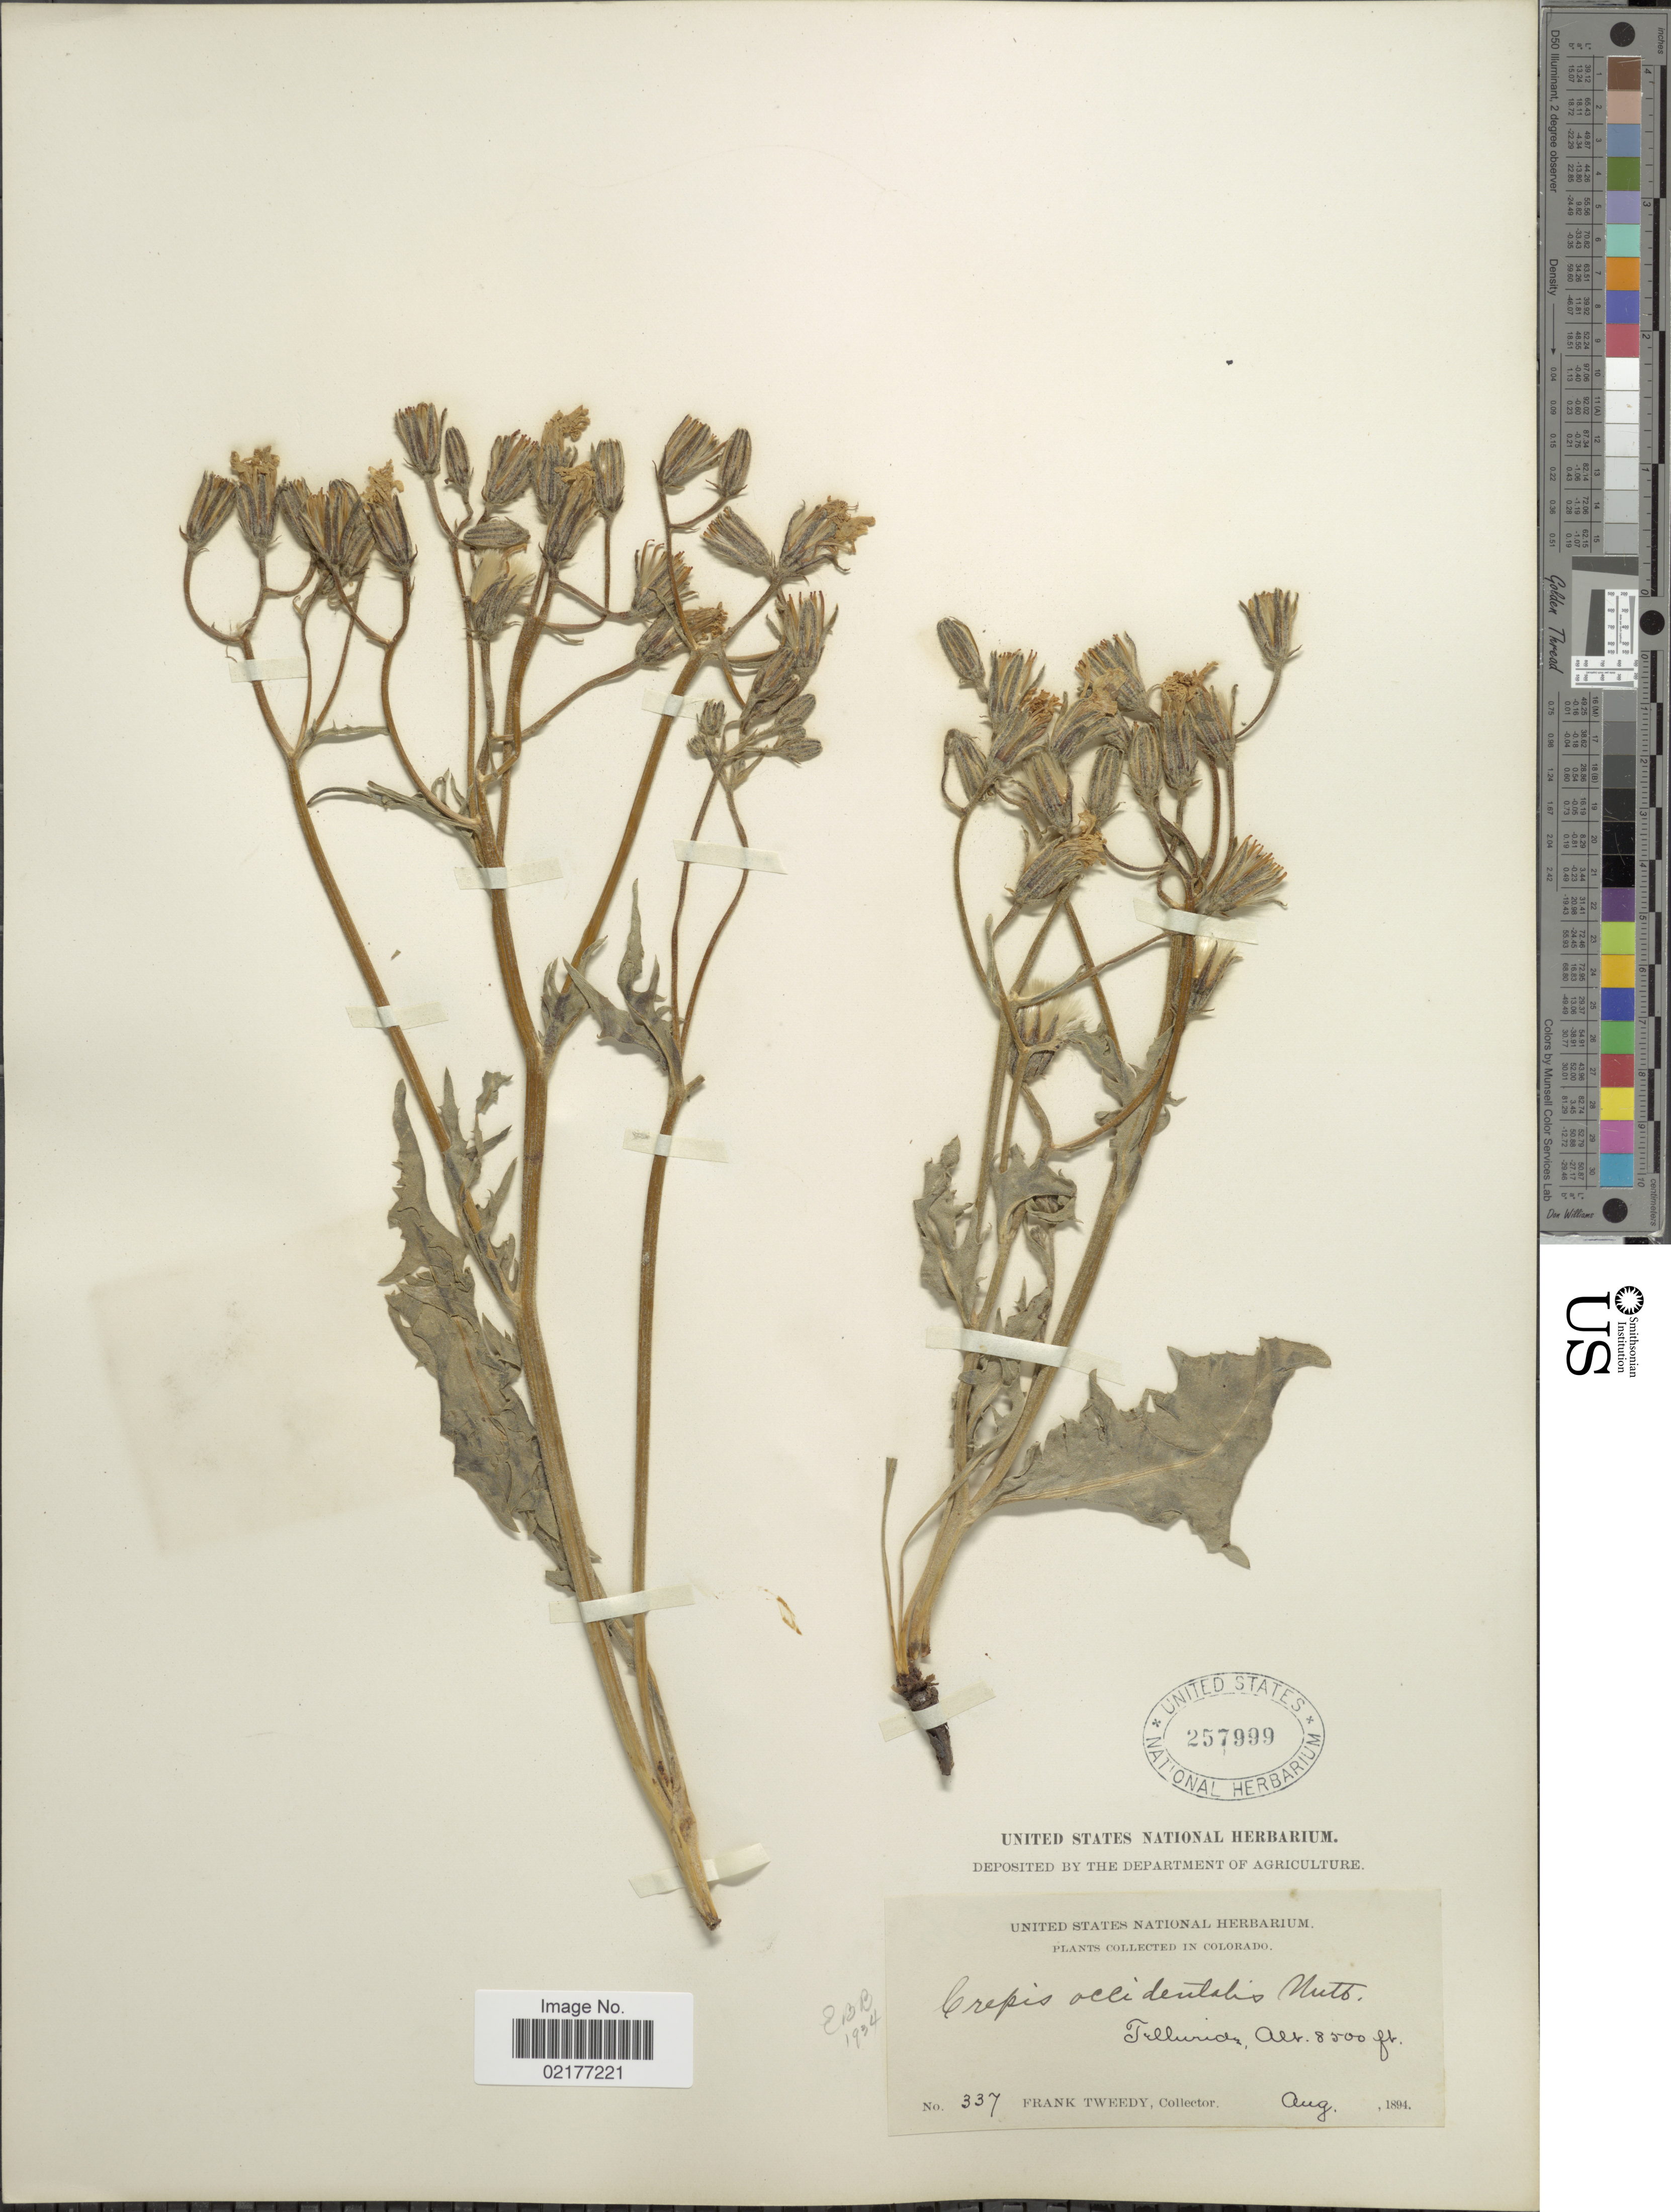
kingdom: Plantae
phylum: Tracheophyta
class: Magnoliopsida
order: Asterales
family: Asteraceae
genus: Crepis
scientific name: Crepis occidentalis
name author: Nutt.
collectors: F. Tweedy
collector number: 337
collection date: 1894-08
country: United States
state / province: Colorado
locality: Telluride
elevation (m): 2591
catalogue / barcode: US 257999